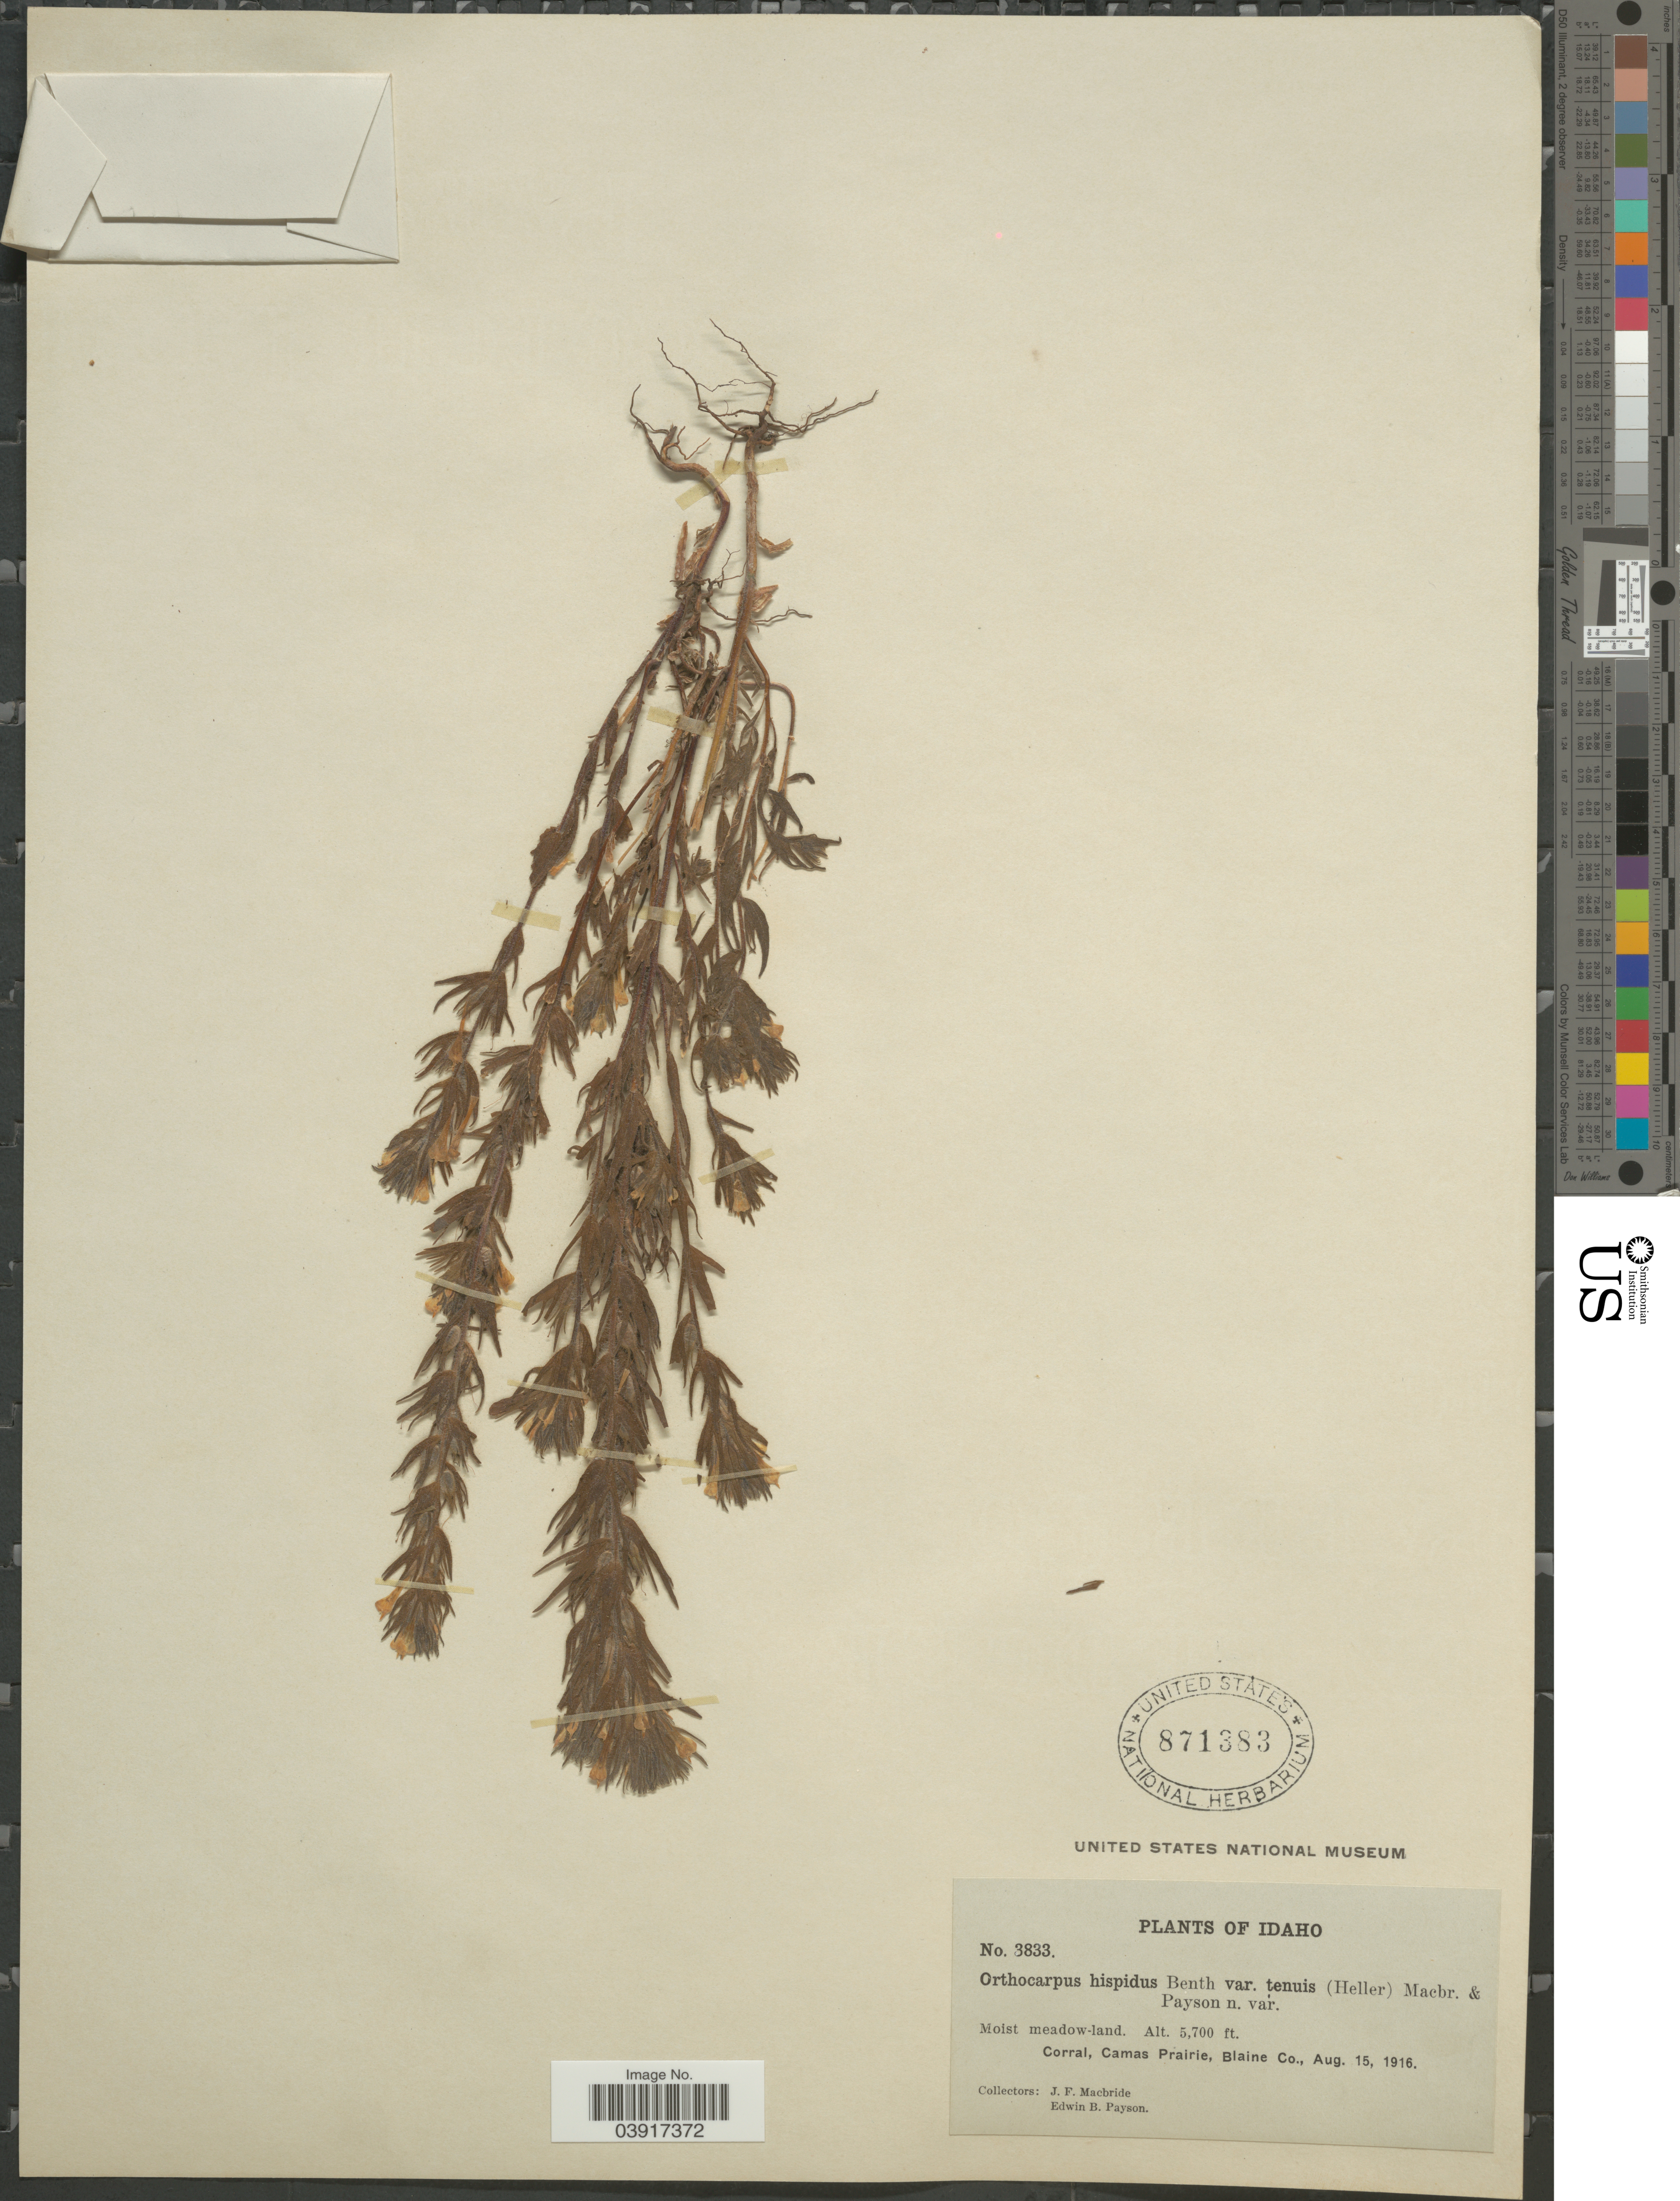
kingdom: Plantae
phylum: Tracheophyta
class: Magnoliopsida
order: Lamiales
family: Orobanchaceae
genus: Orthocarpus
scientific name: Orthocarpus hispidus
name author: Benth.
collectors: J. F. Macbride & E. B. Payson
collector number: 3833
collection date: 1916-08-15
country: United States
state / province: Idaho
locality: Corral, Camas Prairie, Blaine Co.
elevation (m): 1737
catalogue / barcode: US 871383